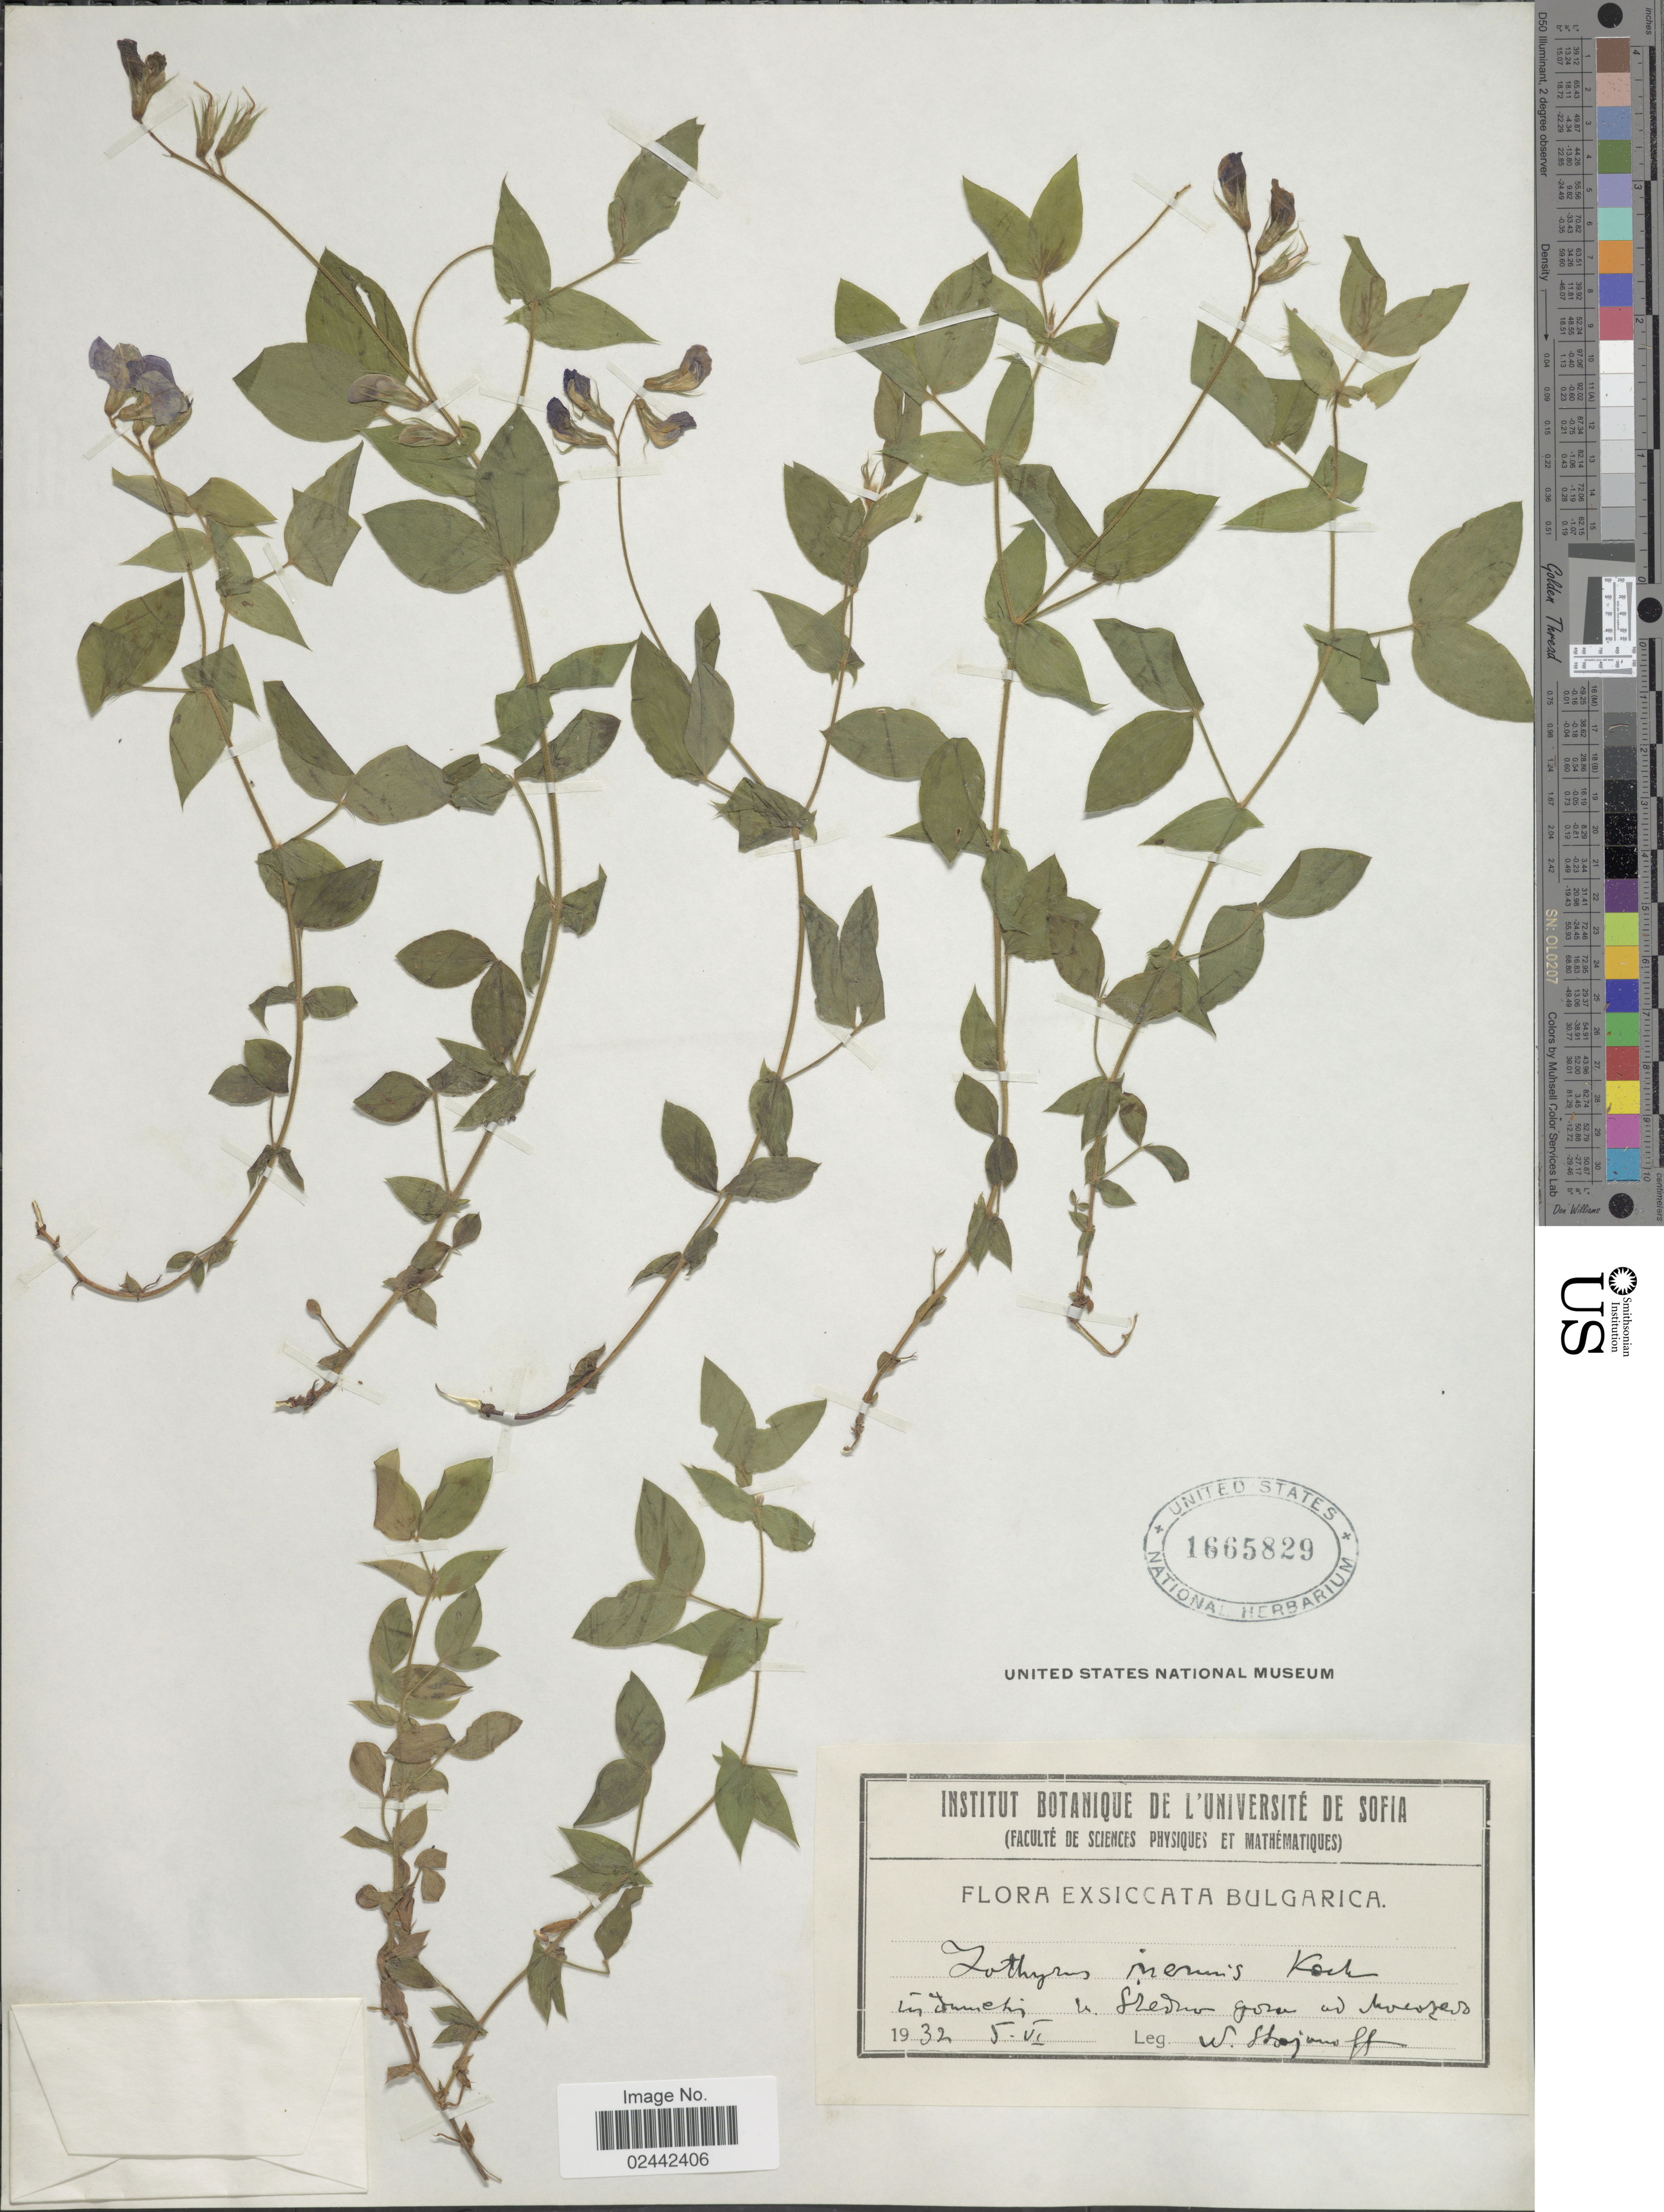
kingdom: Plantae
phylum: Tracheophyta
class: Magnoliopsida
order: Fabales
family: Fabaceae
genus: Lathyrus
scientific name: Lathyrus laxiflorus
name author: (Desf.) Kuntze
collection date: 1932-06-05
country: Bulgaria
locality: In dumetis [illegible text] Sre[illegible text] [illegible text].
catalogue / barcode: US 1665829